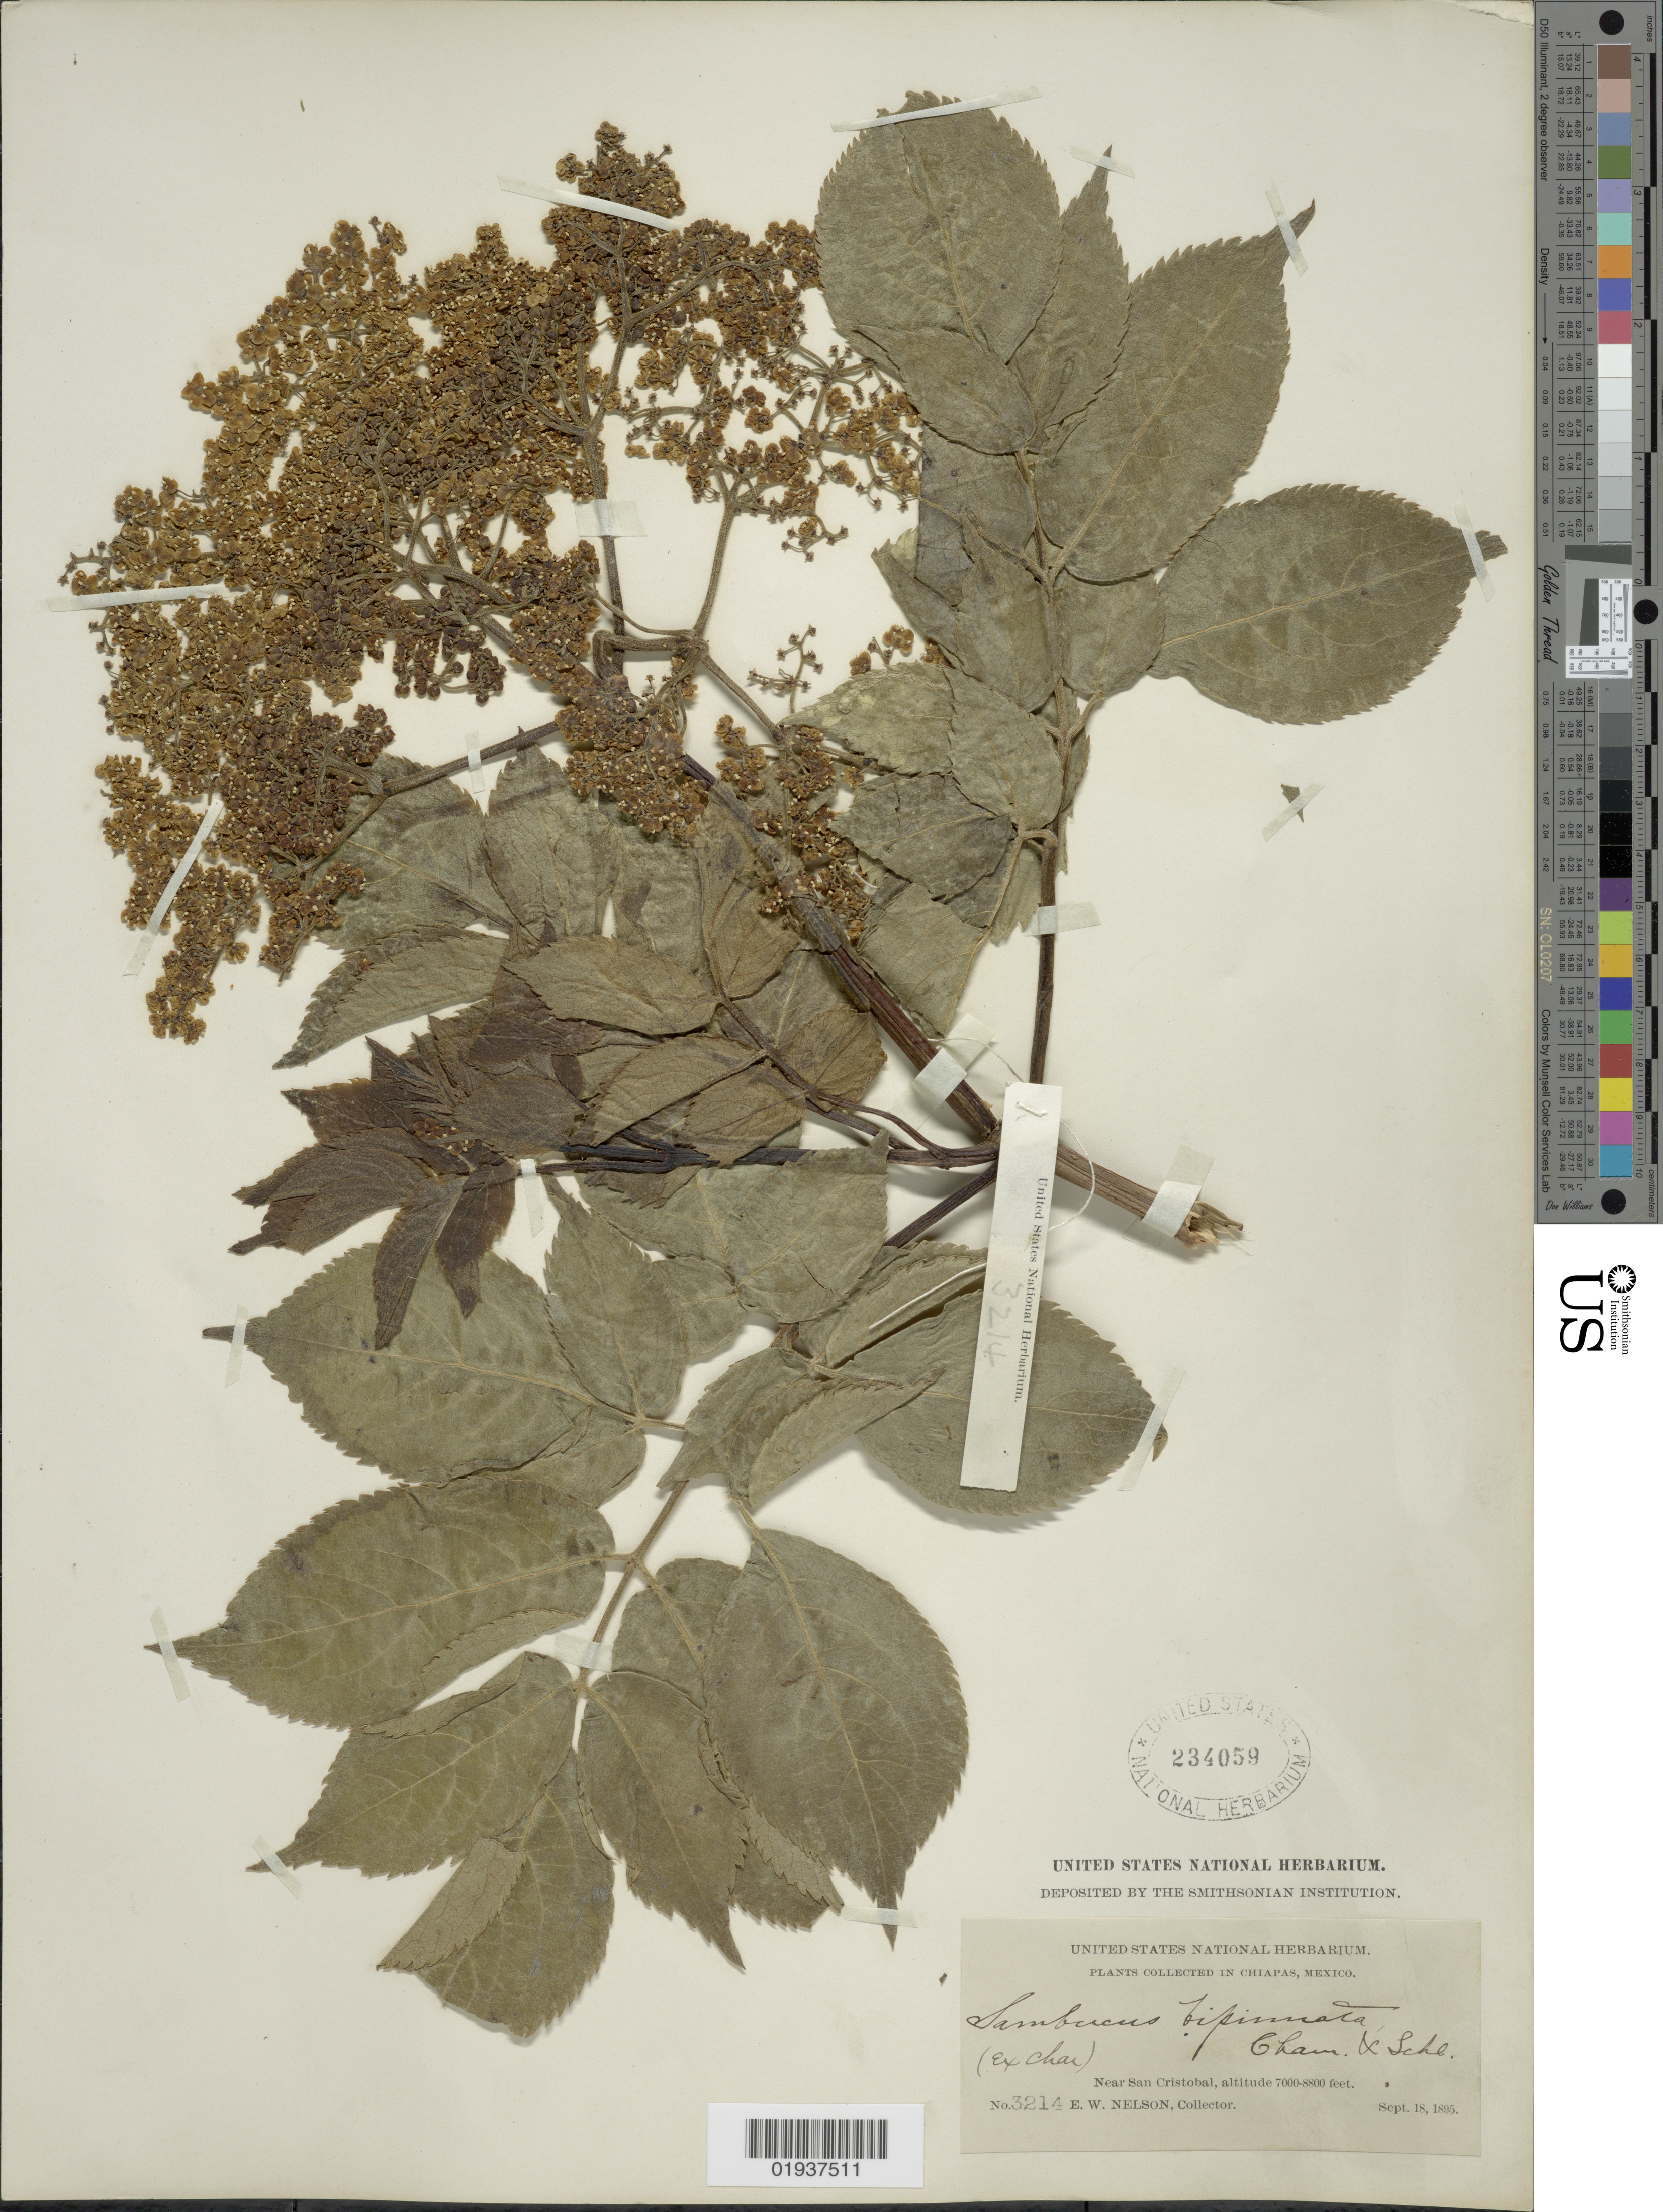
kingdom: Plantae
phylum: Tracheophyta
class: Magnoliopsida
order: Dipsacales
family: Viburnaceae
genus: Sambucus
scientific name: Sambucus mexicana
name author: C. Presl ex DC.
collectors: E. W. Nelson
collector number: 3214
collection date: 1895-09-18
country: Mexico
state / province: Chiapas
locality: Near San Cristobal.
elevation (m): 2134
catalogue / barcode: US 234059